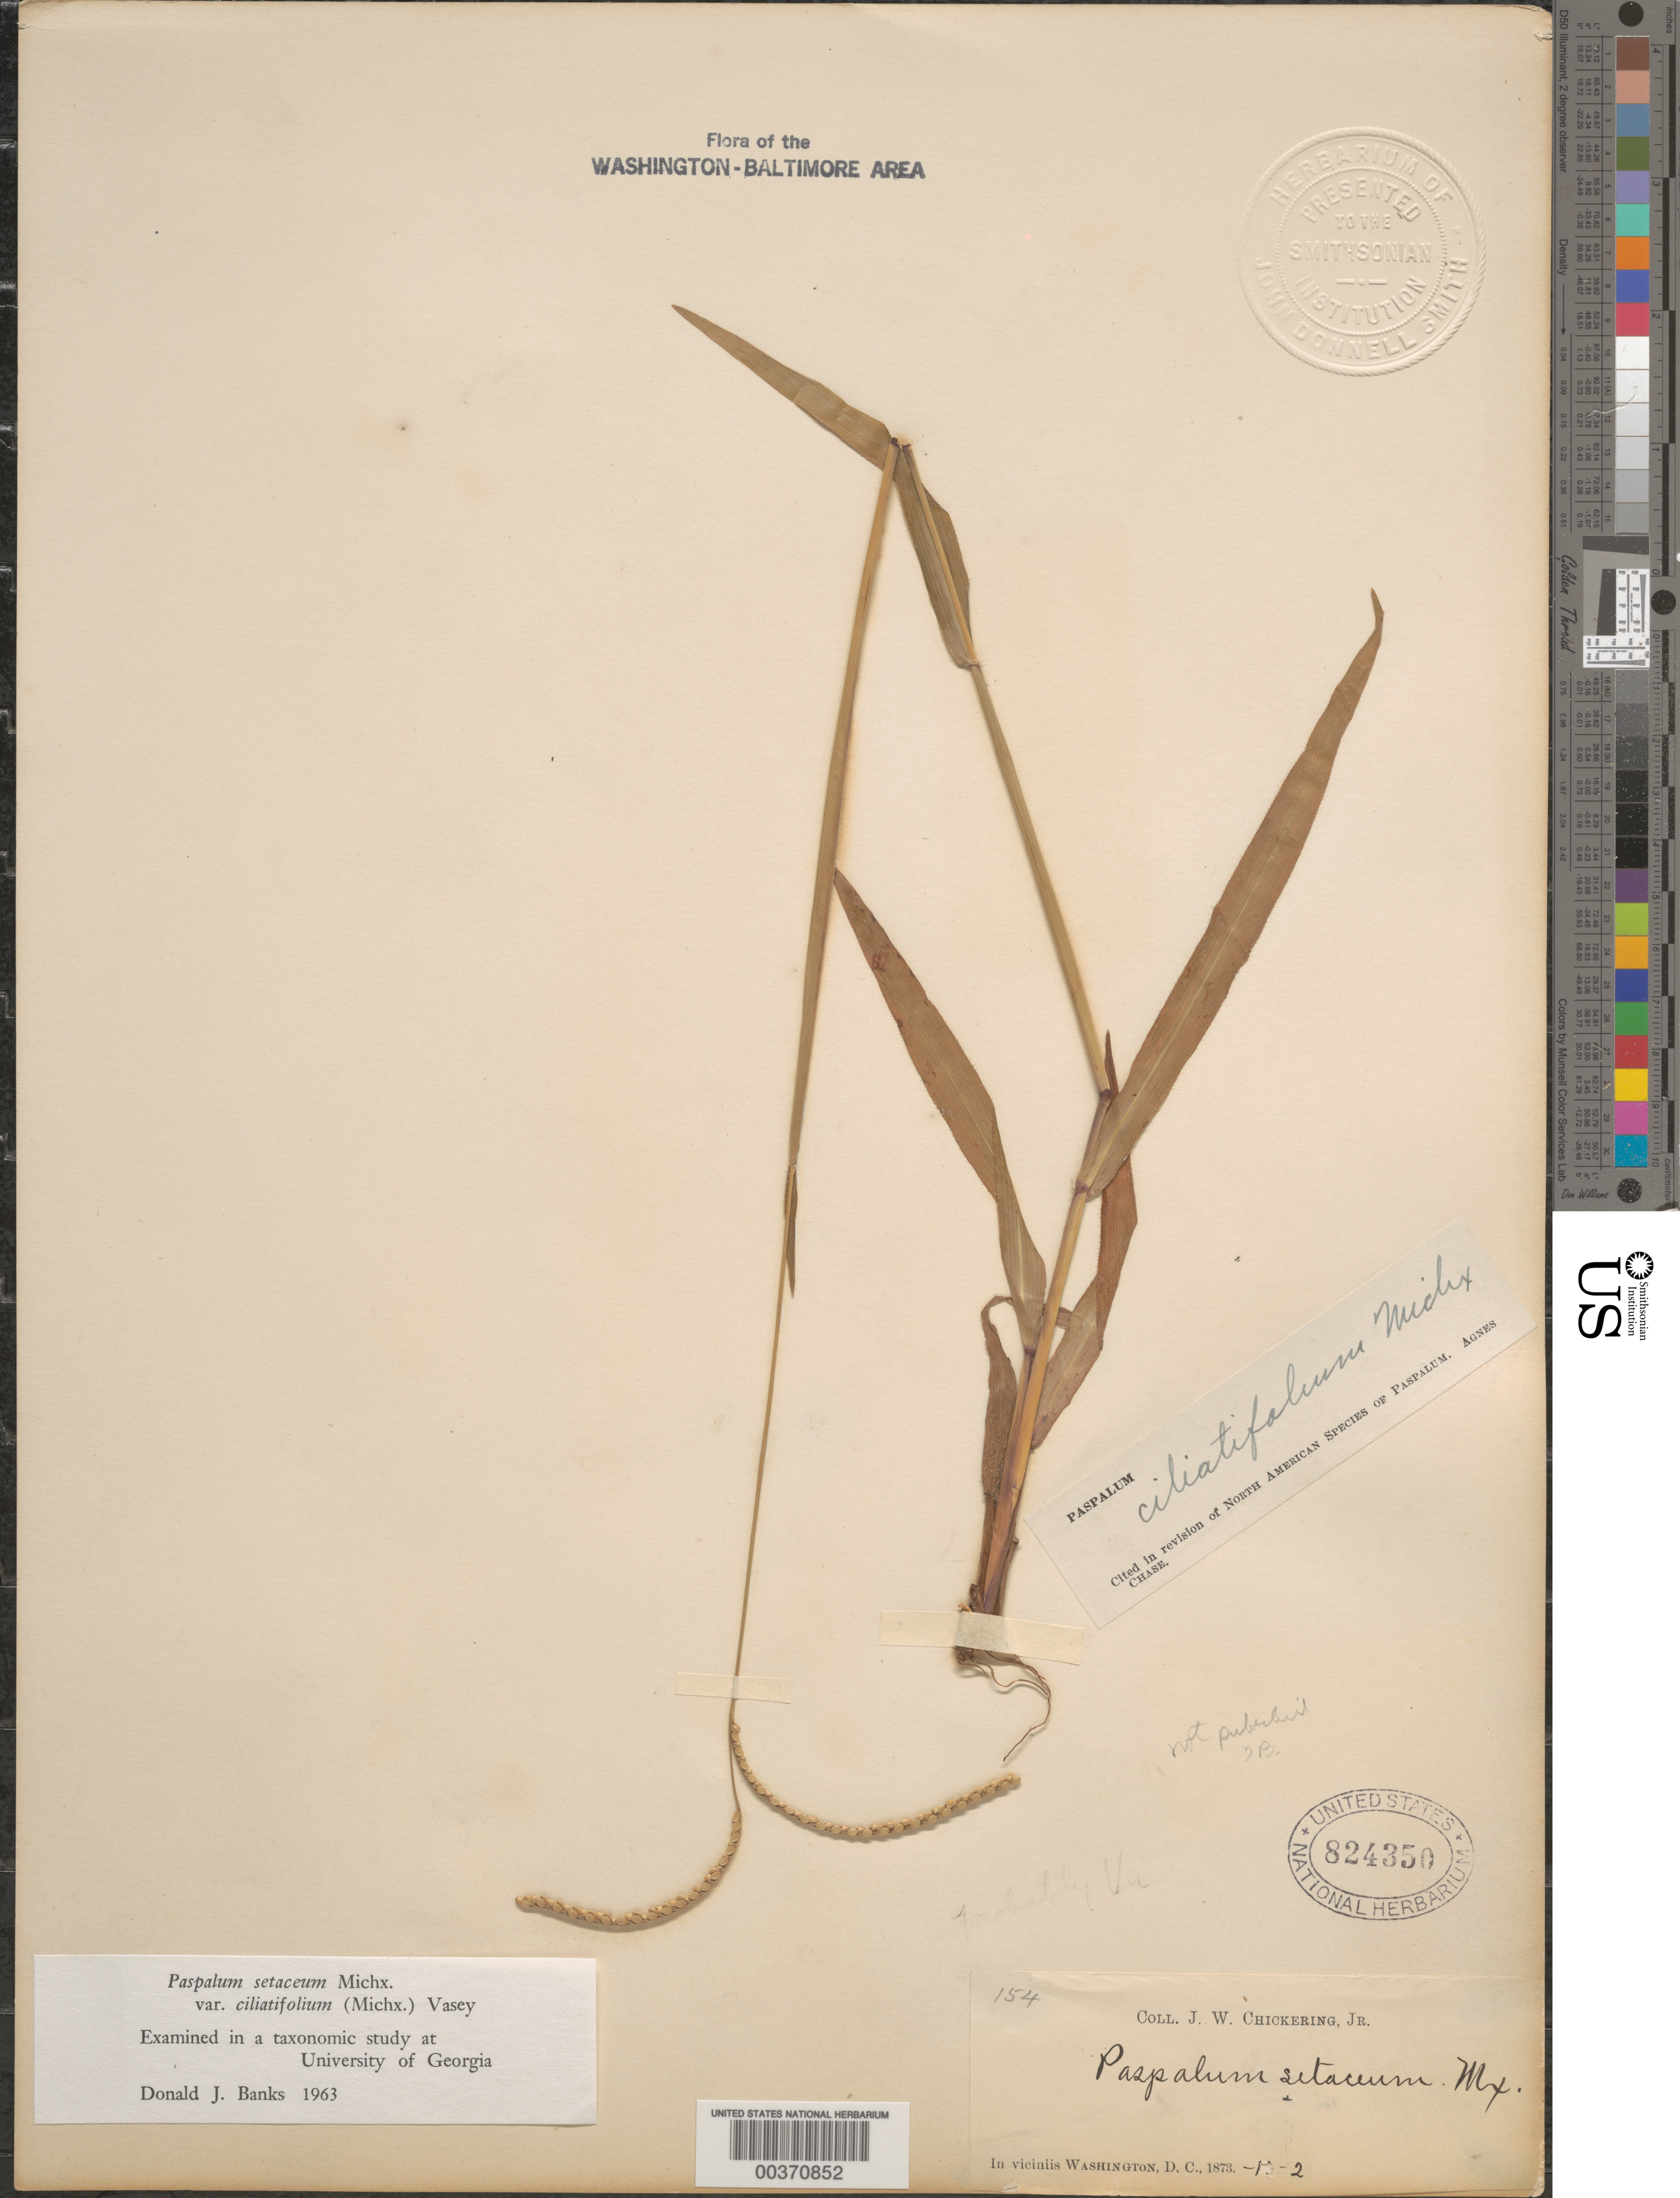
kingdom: Plantae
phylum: Tracheophyta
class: Liliopsida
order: Poales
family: Poaceae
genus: Paspalum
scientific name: Paspalum setaceum var. ciliatifolium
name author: (Michx.) Vasey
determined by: Banks, D. J.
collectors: J. W. Chickering Jr.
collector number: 154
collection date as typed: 02 Oct 1873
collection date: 1873-10-02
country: United States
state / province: District of Columbia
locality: Washington DC and vicinity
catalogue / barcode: US 824350